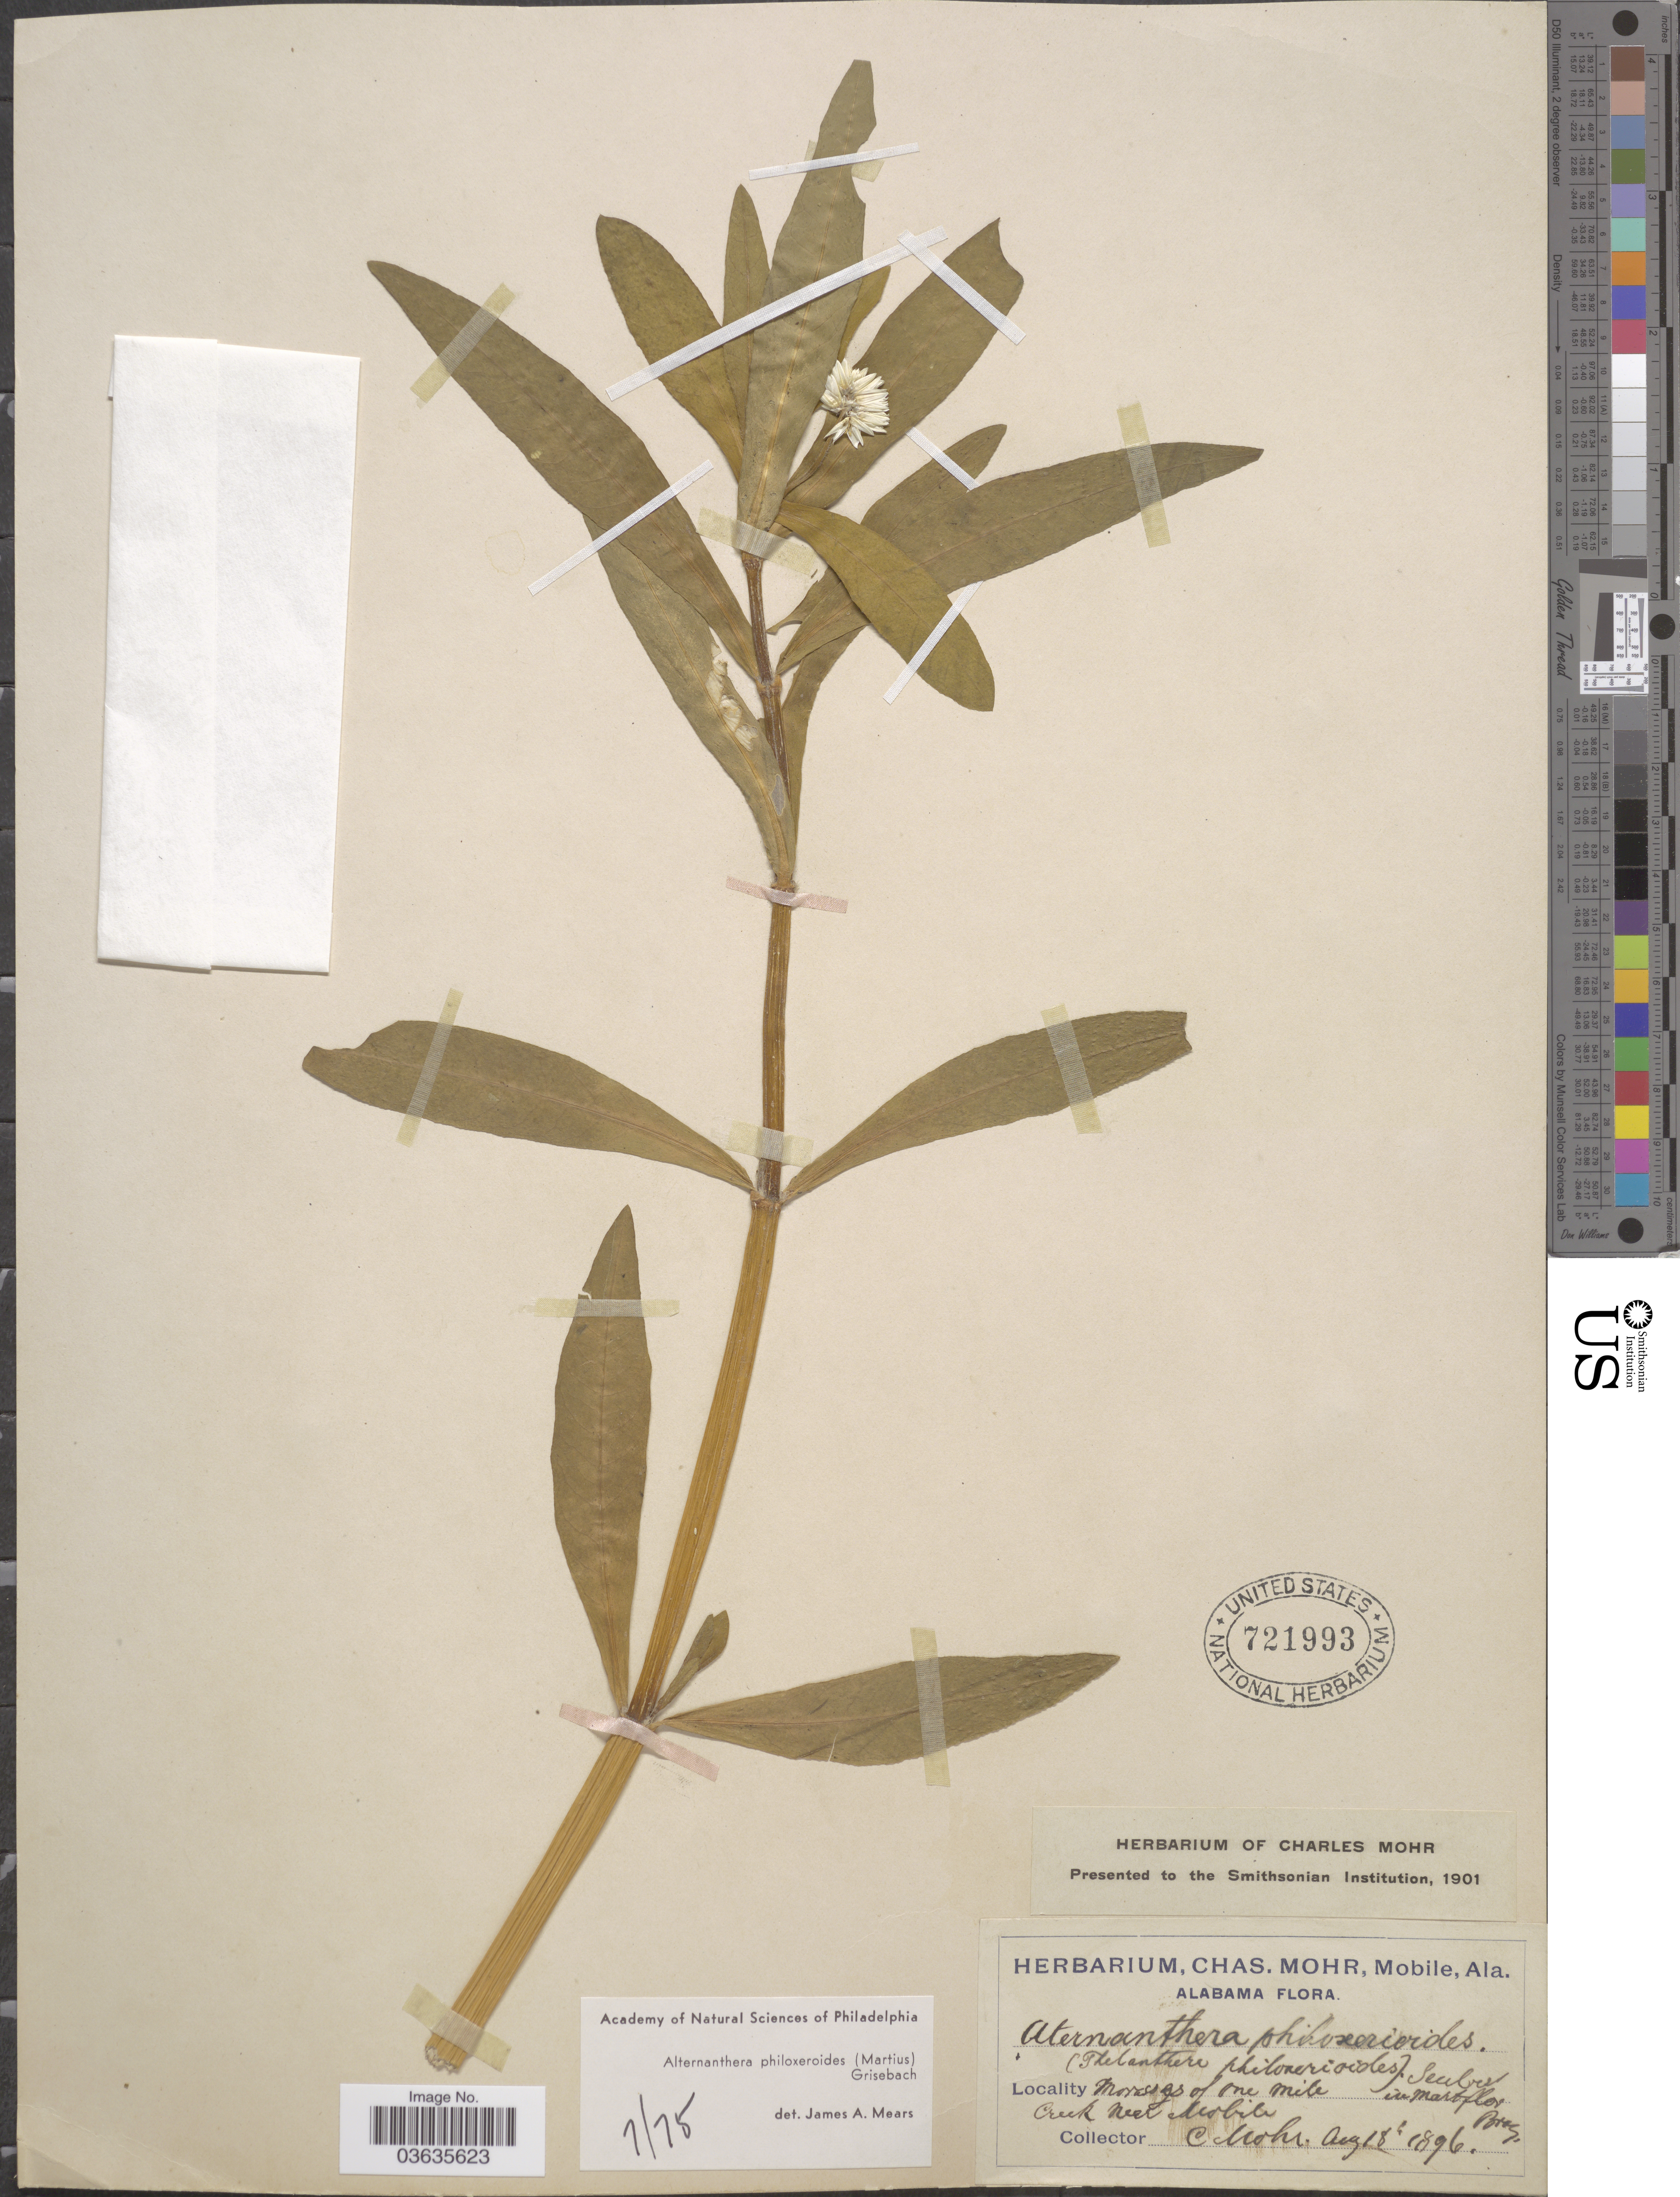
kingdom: Plantae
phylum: Tracheophyta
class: Magnoliopsida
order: Caryophyllales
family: Amaranthaceae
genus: Alternanthera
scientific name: Alternanthera philoxeroides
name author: (Mart.) Griseb.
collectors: Mohr, C. T. (herbarium)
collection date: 1896-08-18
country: United States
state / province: Alabama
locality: One mile creek near Mobile.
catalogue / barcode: US 721993